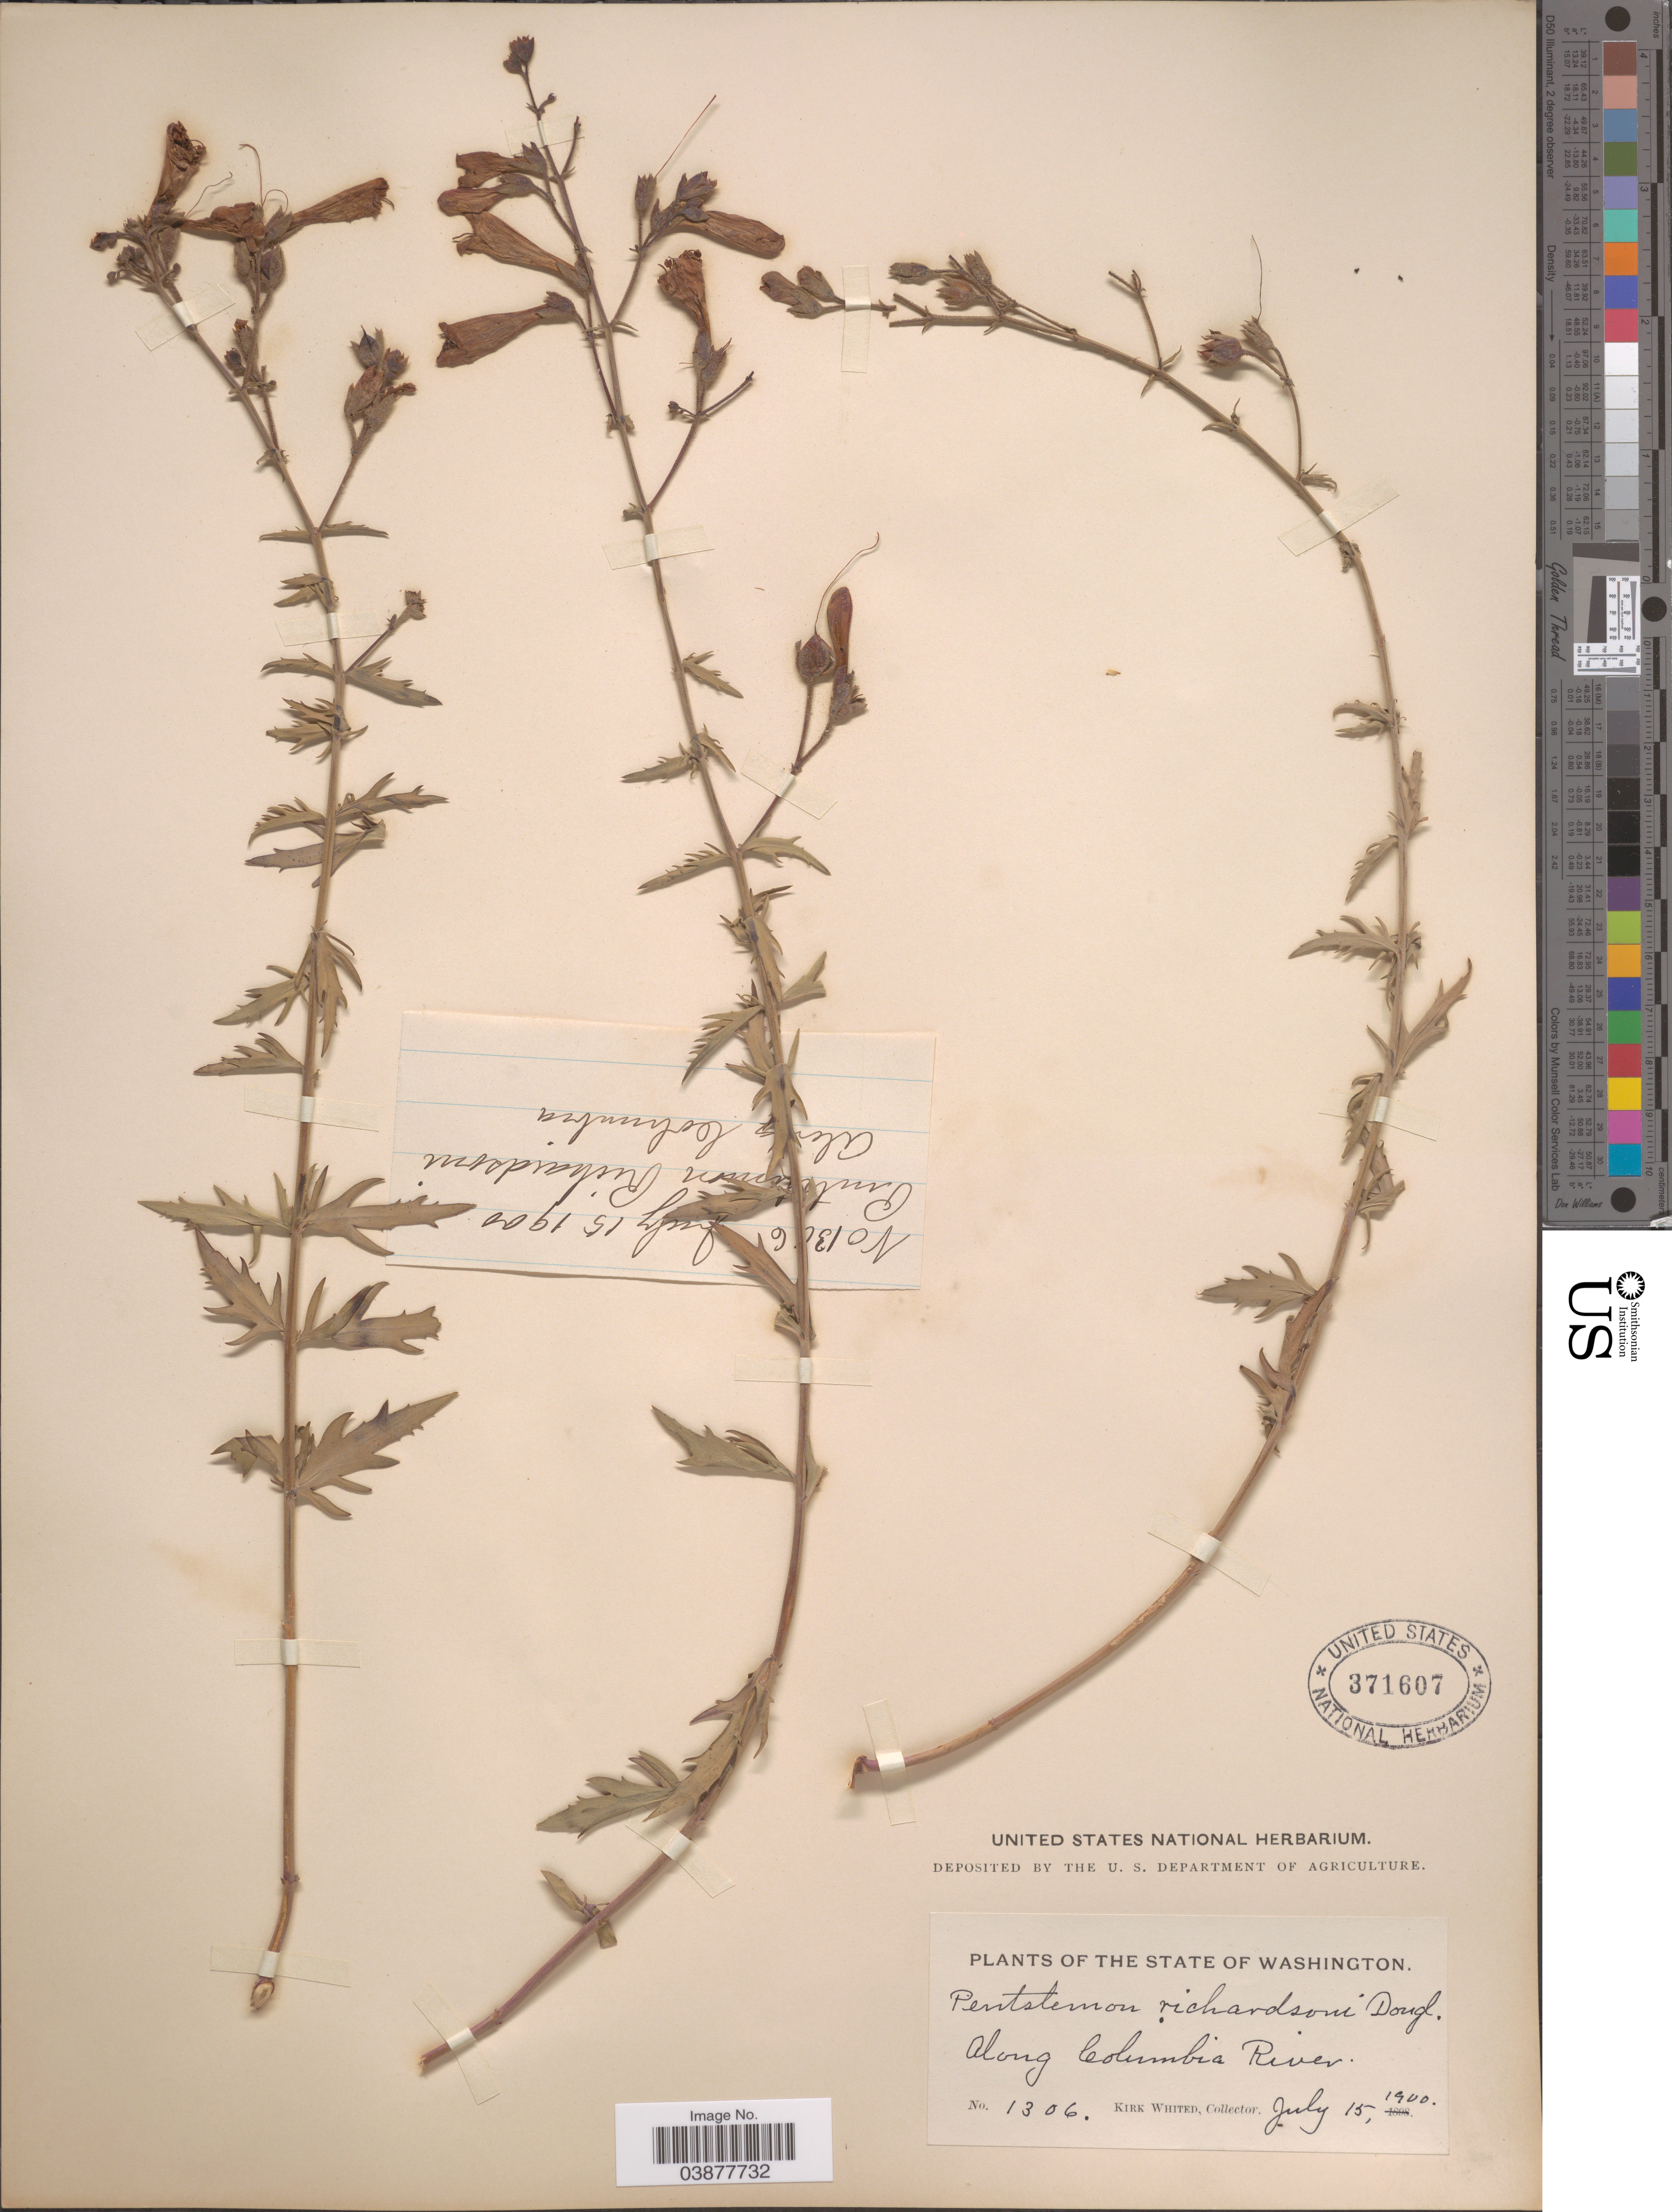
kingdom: Plantae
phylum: Tracheophyta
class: Magnoliopsida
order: Lamiales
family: Plantaginaceae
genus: Penstemon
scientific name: Penstemon richardsonii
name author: Douglas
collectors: K. Whited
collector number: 1306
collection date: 1900-07-15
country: United States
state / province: Washington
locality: Along Columbia River.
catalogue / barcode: US 371607